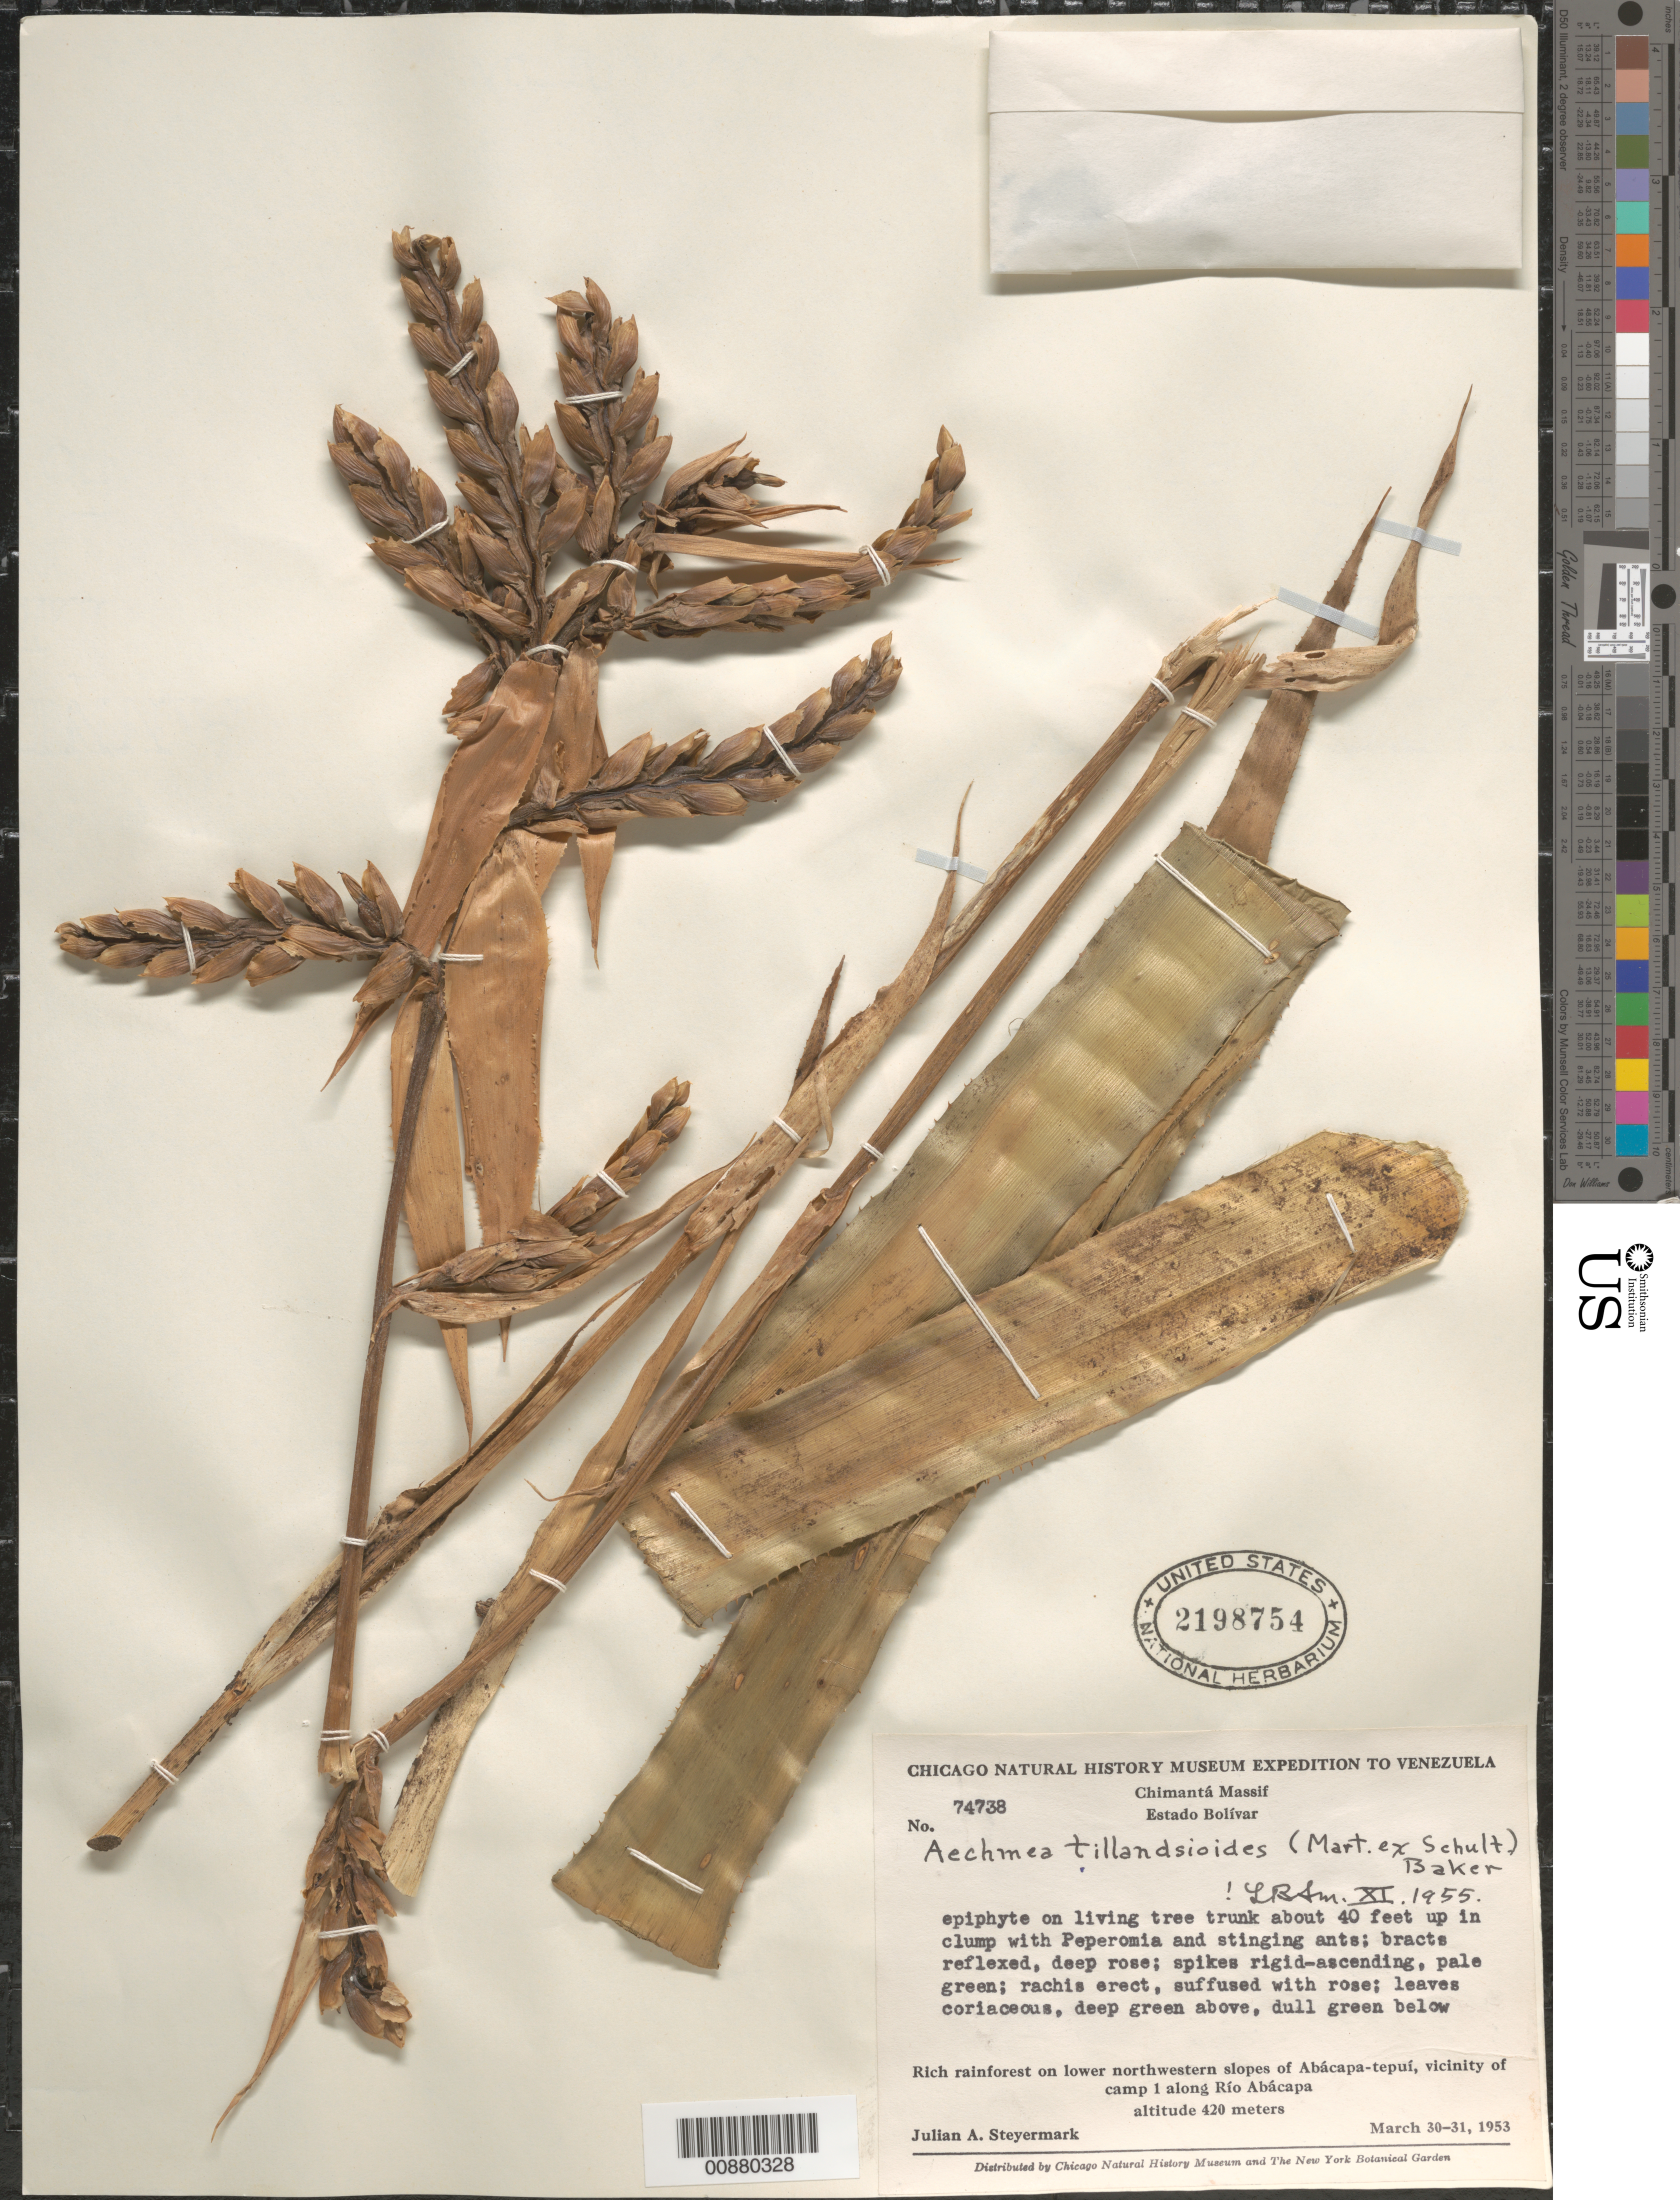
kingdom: Plantae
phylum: Tracheophyta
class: Liliopsida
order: Poales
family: Bromeliaceae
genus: Aechmea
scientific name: Aechmea tillandsioides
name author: (Mart. ex Schult. & Schult. f.) Baker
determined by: Smith, Lyman B., (US), NMNH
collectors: J. Steyermark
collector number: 74738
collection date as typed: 30-Mar-53 to 31-Mar-53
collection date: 1953-03-30/1953-03-31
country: Venezuela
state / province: Bolívar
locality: Chimantá Massif, lower NW-slopes of Abácapa-tepuí, vicinity of camp 1 along Río Abácapa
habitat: Rich rainforst on lower NW slopes; on living tree trunk about 40 feet up in clump with Peperomia and stinging ants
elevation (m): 420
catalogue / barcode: US 2198754